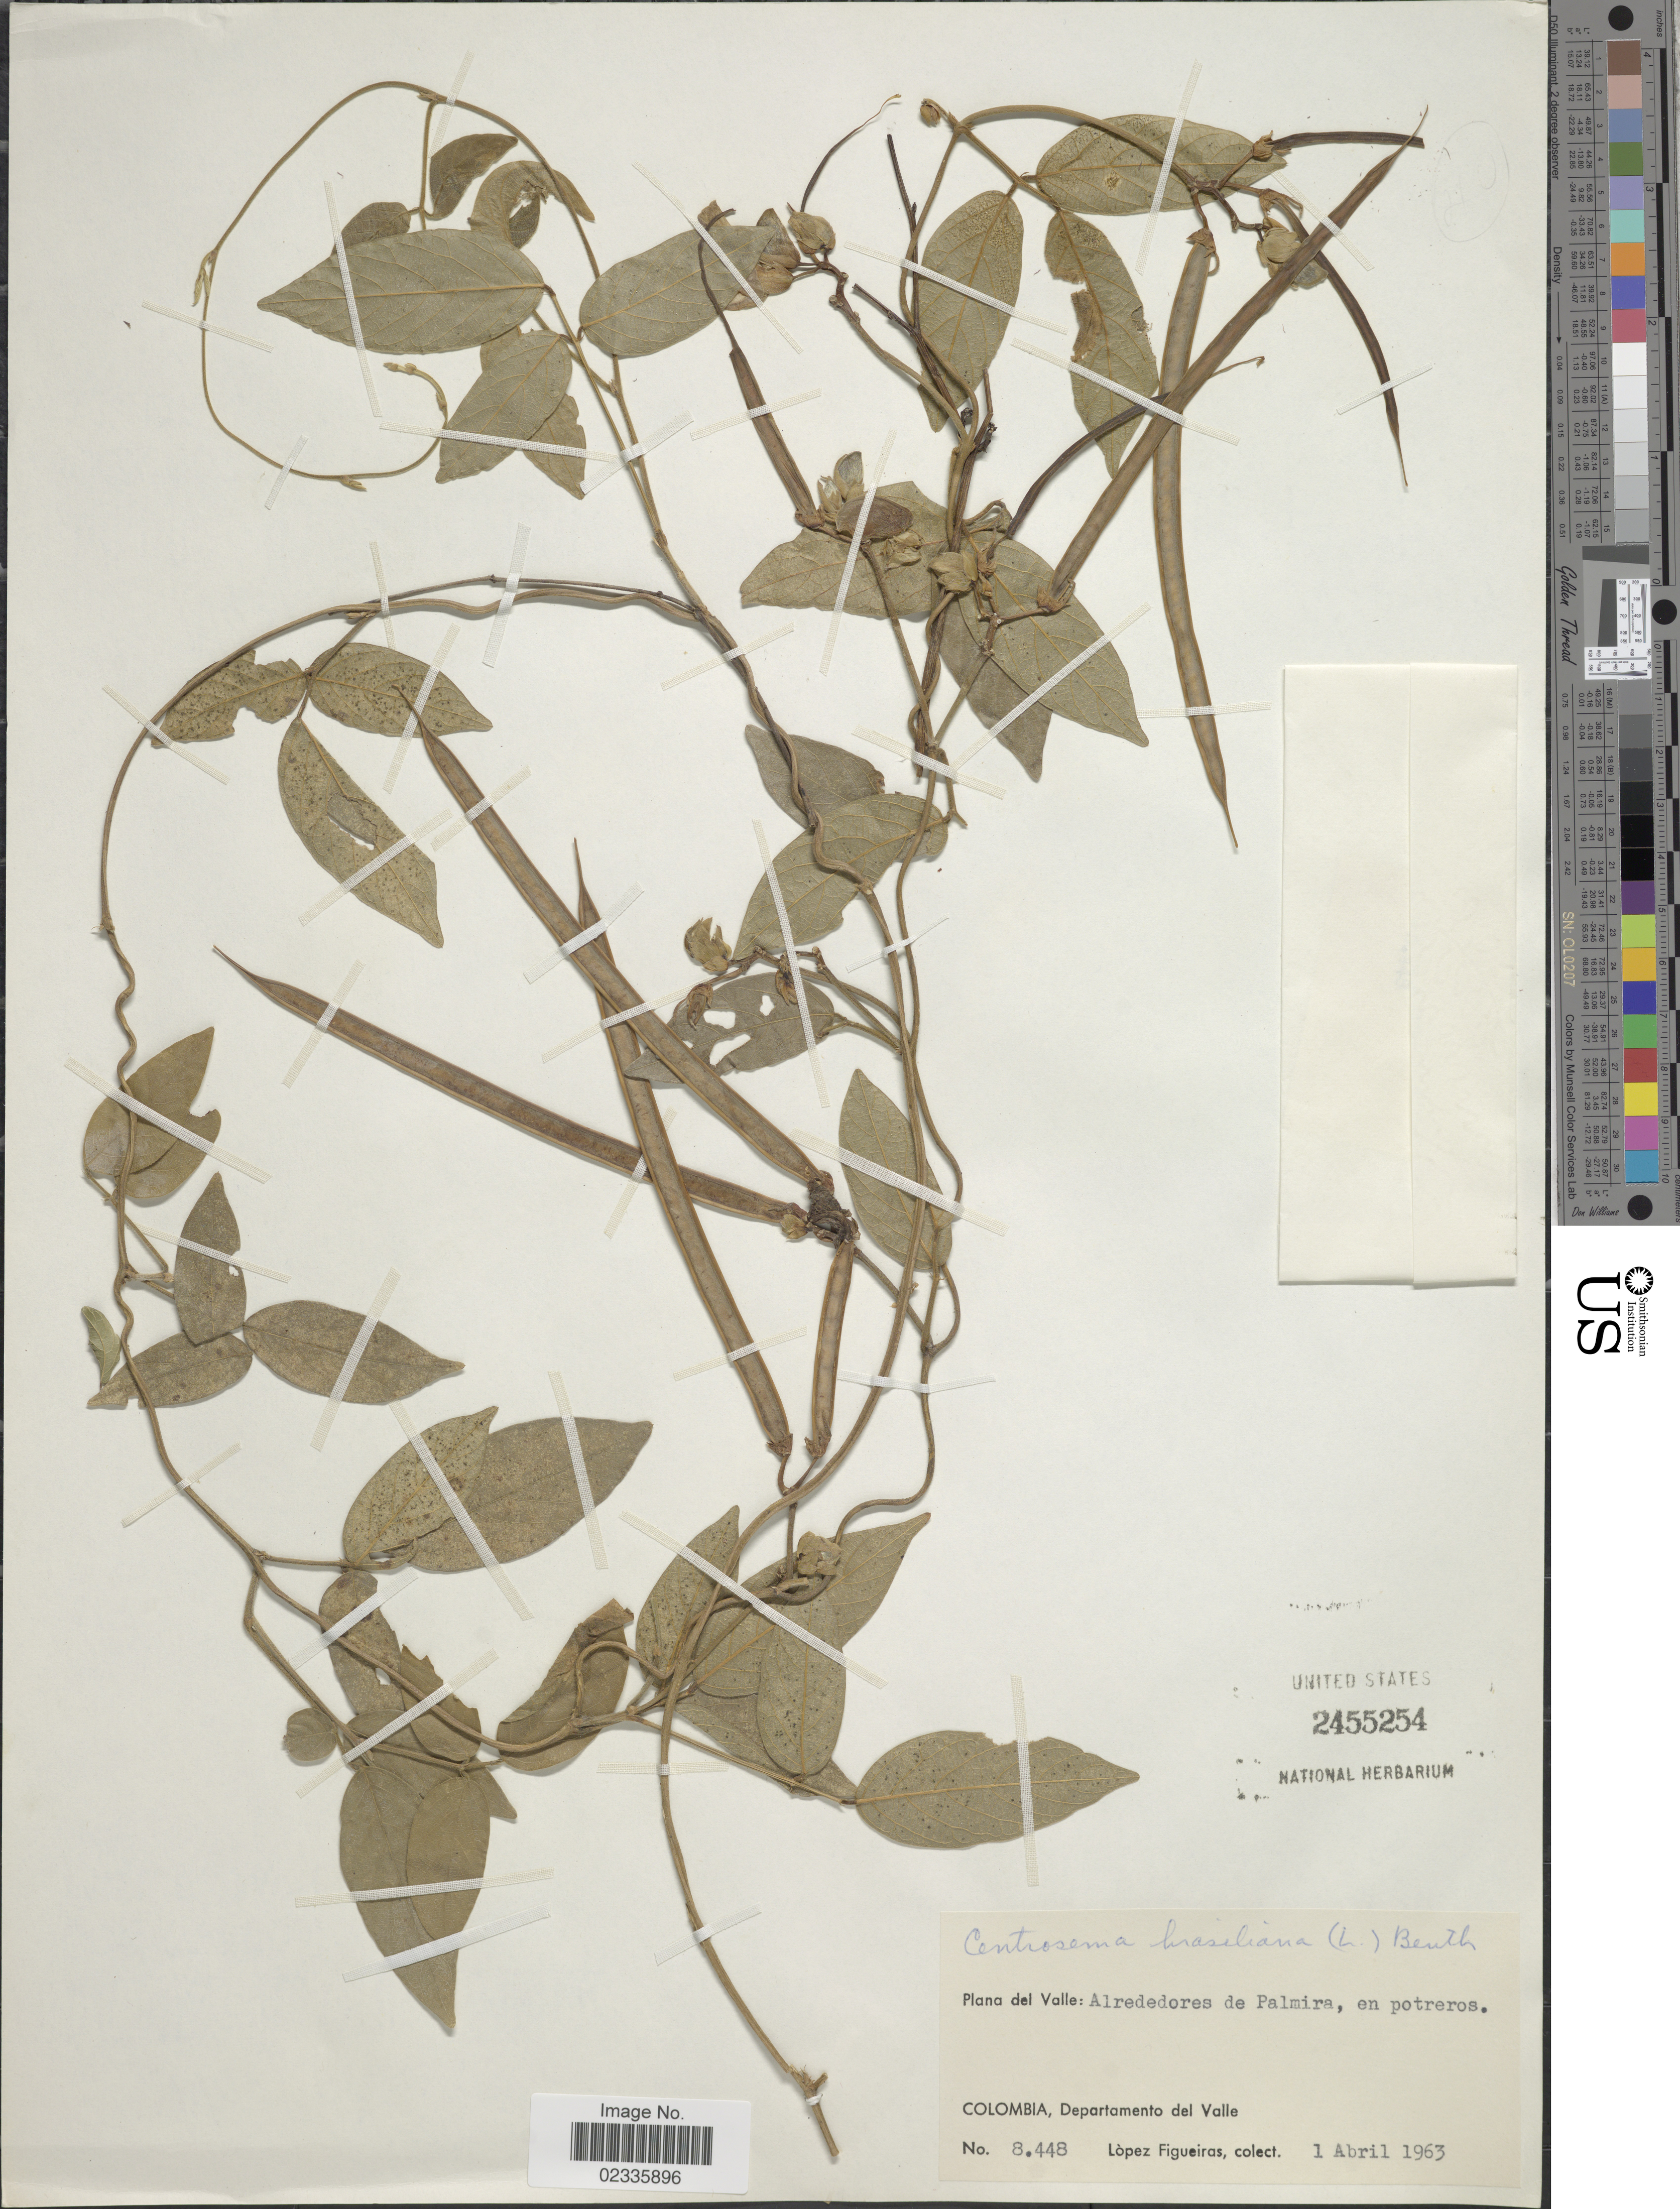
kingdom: Plantae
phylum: Tracheophyta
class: Magnoliopsida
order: Fabales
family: Fabaceae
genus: Centrosema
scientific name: Centrosema brasilianum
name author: (L.) Benth.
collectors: M. López Figueiras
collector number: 8447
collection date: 1963-04-01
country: Colombia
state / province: Valle del Cauca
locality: Valle: Alrededores de Palmira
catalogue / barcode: US 2455254